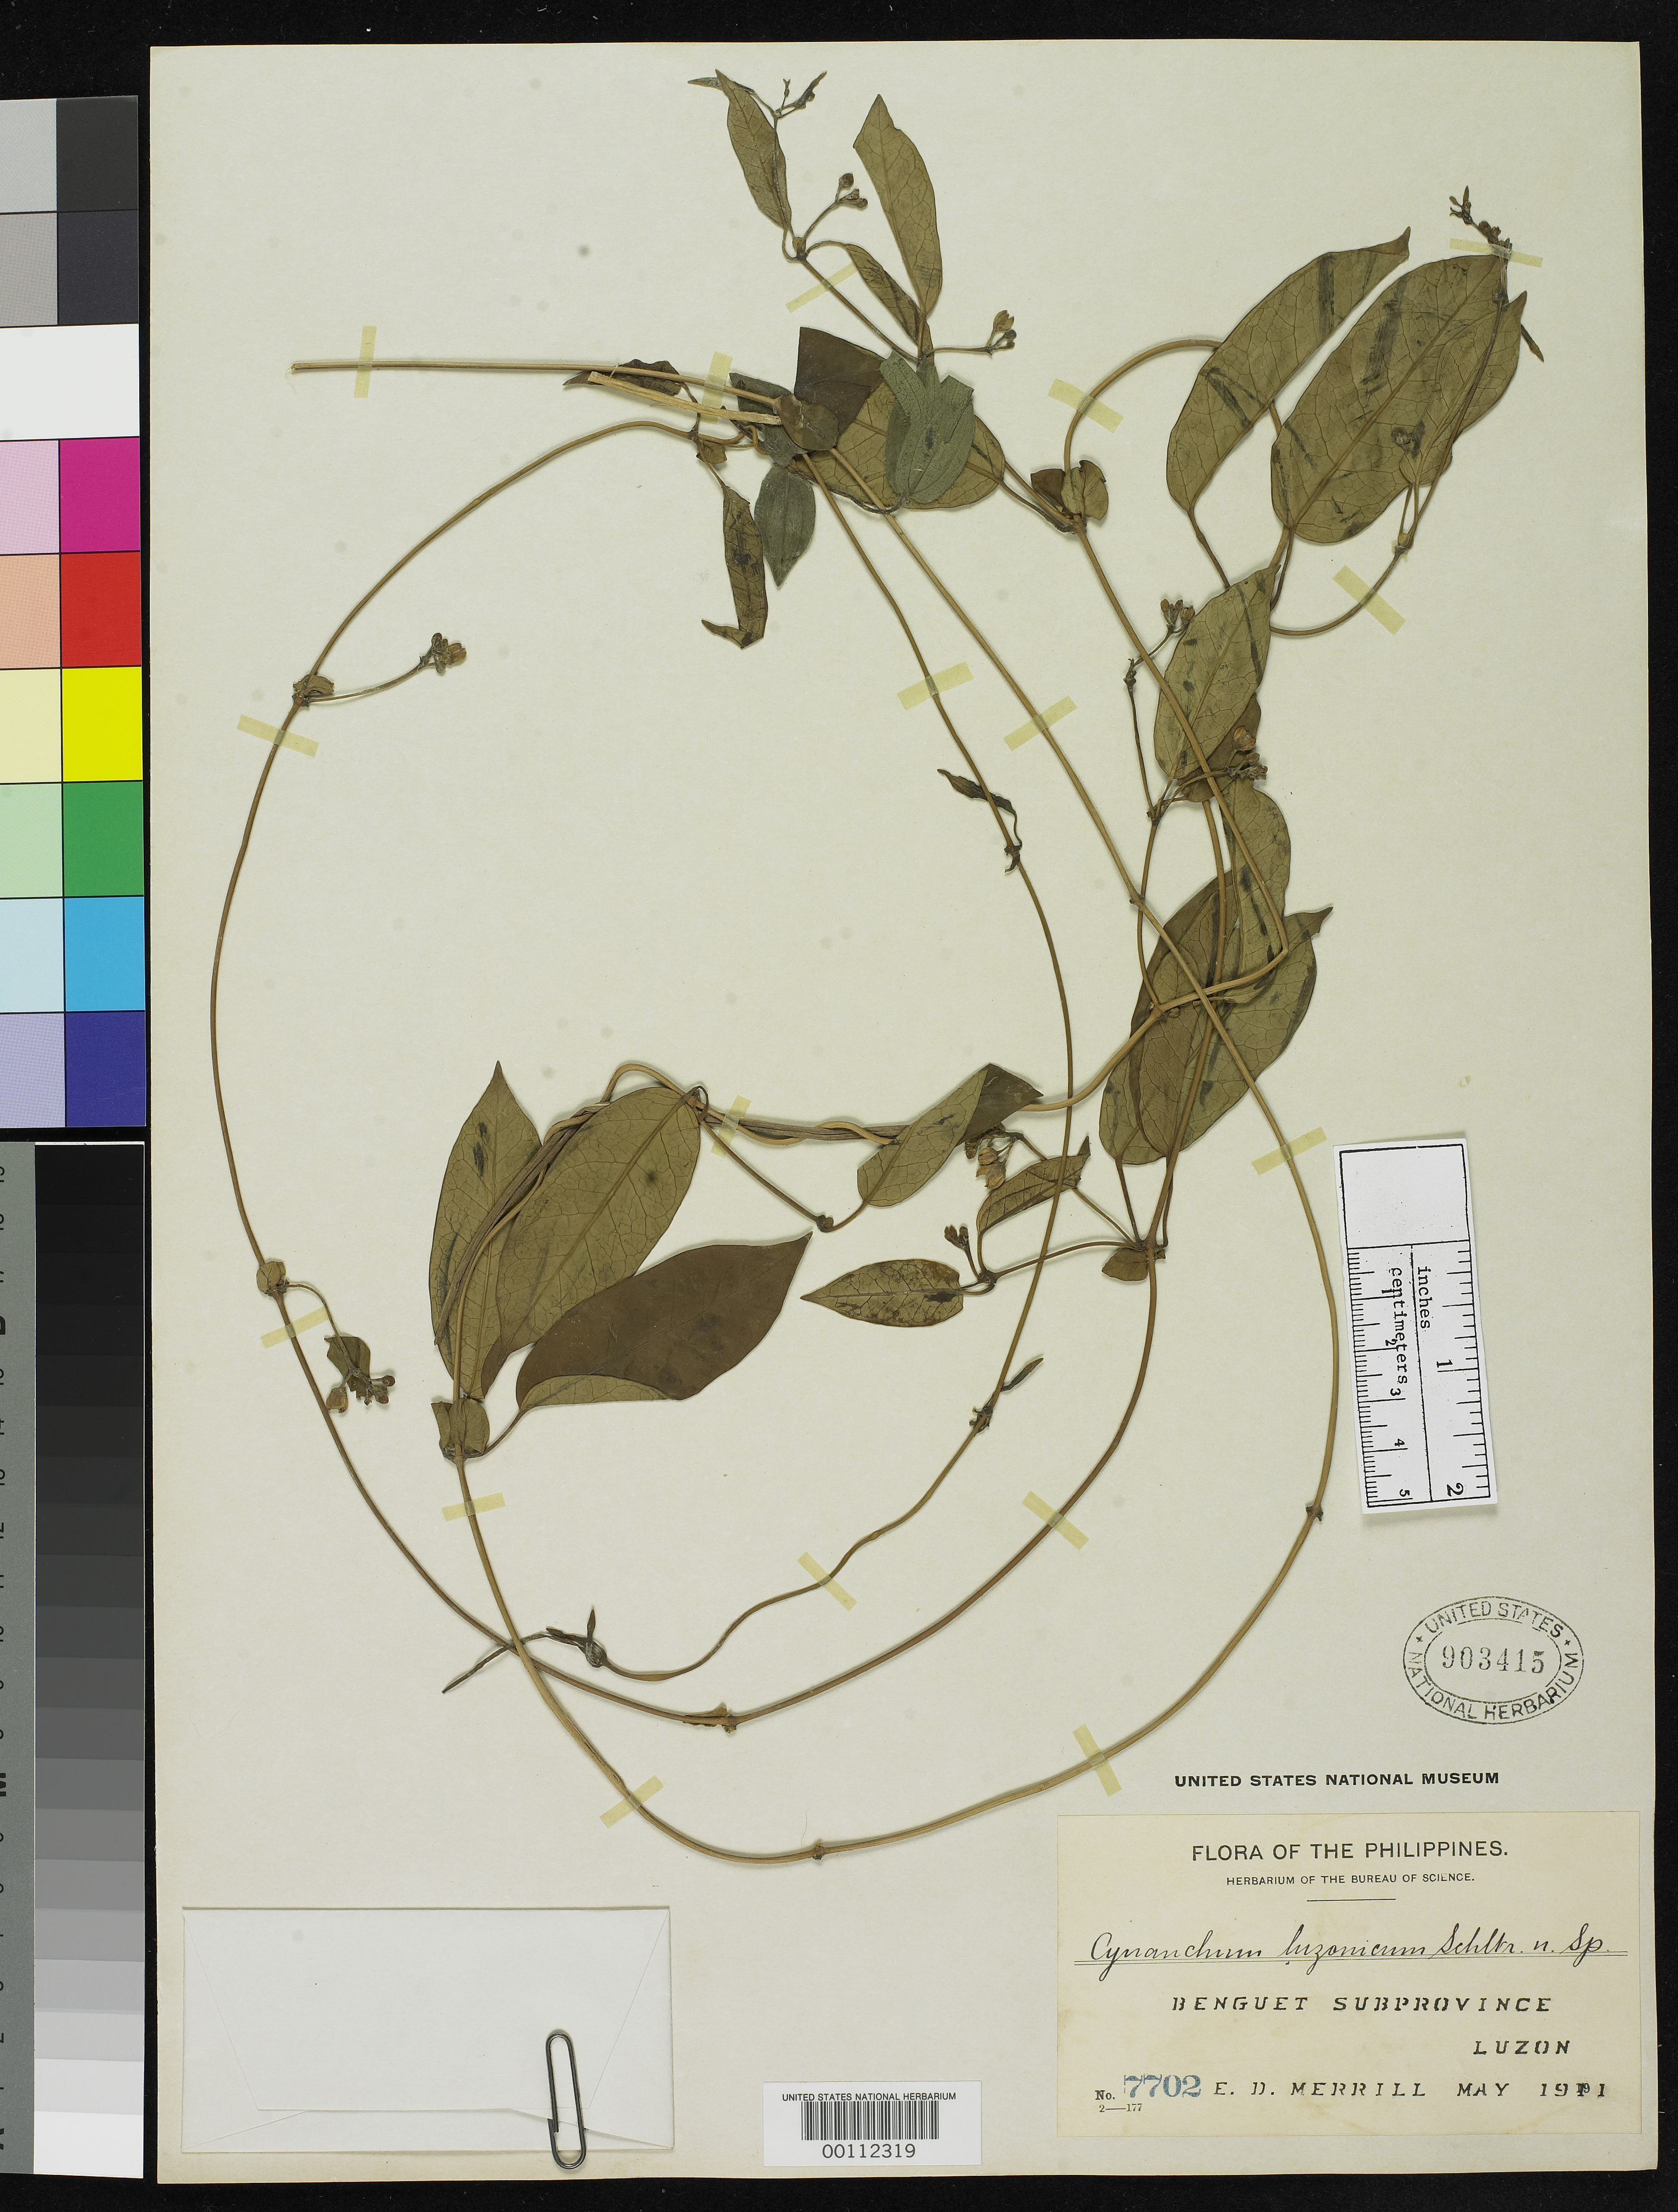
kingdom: Plantae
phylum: Tracheophyta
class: Magnoliopsida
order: Gentianales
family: Apocynaceae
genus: Cynanchum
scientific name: Cynanchum racemosum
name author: (Jacq.) Jacq.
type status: Isotype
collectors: E. D. Merrill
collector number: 7702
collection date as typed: May 1911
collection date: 1911-05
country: Philippines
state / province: Cordillera (Administrative Region)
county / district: Benguet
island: Luzon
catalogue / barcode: US 903415